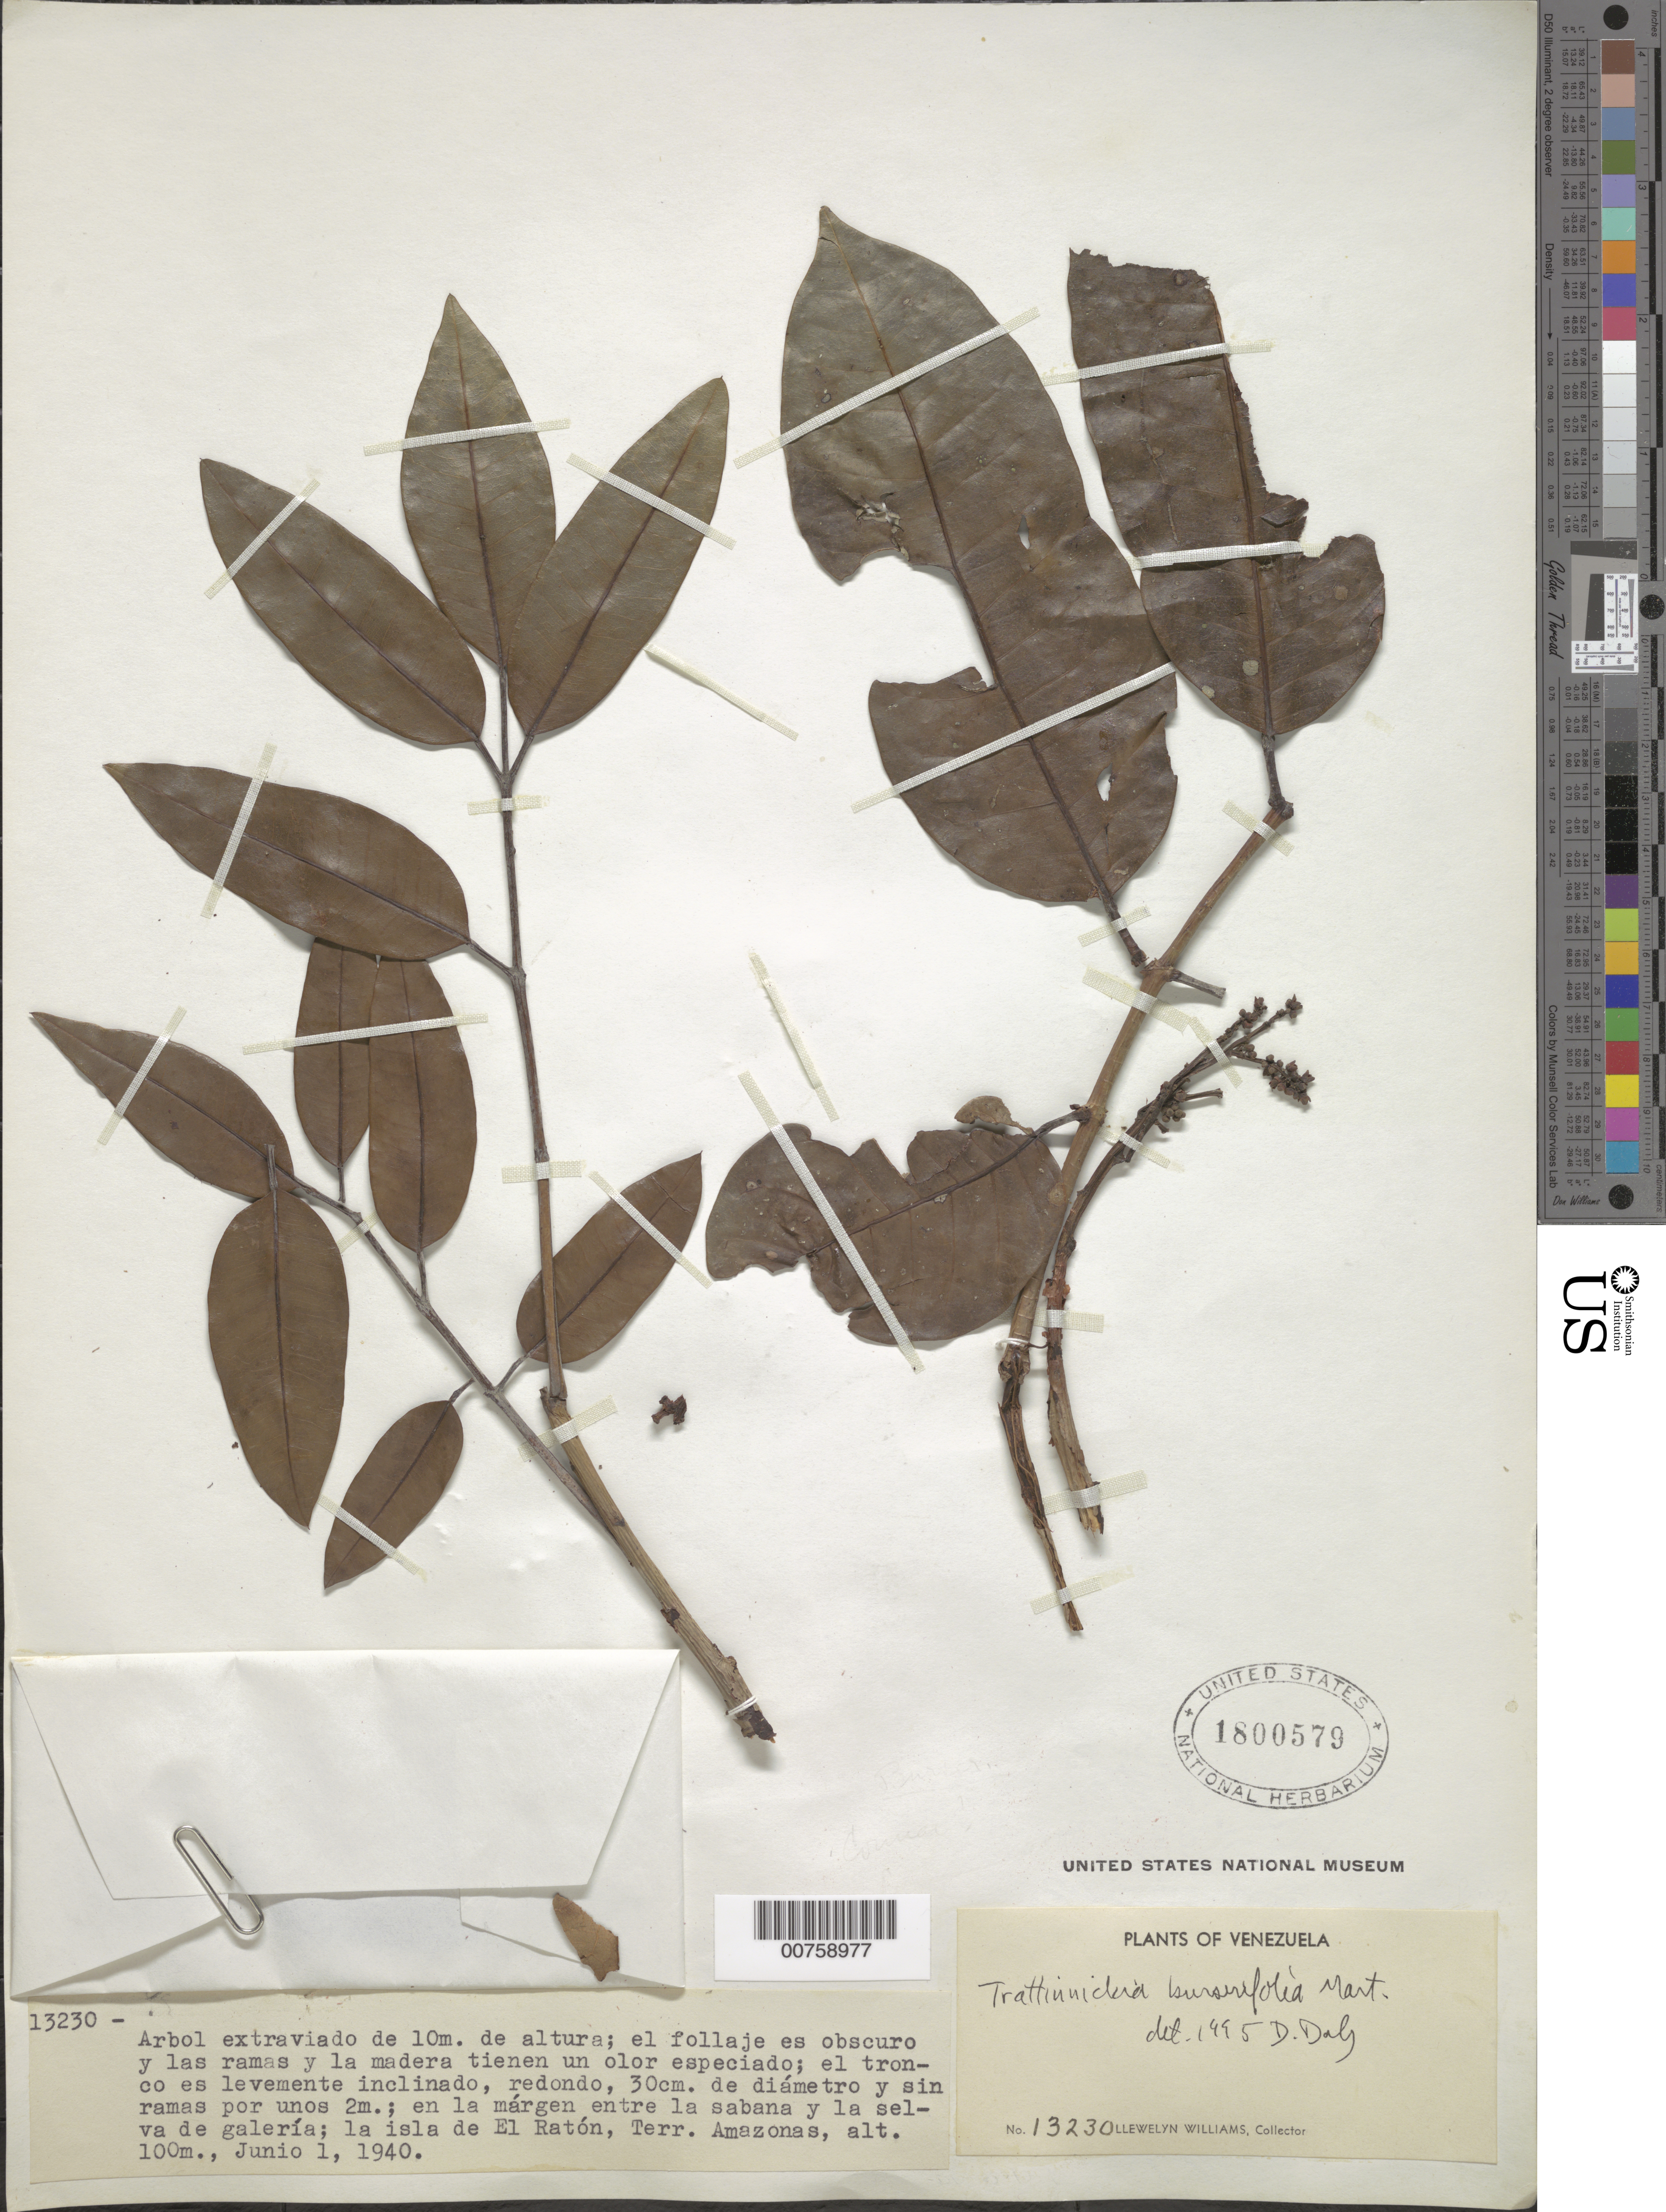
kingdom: Plantae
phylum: Tracheophyta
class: Magnoliopsida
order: Sapindales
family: Burseraceae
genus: Trattinnickia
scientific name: Trattinnickia burserifolia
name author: Mart.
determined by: Daly, D. C.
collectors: Ll. Williams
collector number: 13230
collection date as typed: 1-Jun-40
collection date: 1940-06-01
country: Venezuela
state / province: Amazonas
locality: Isla de El Ratón, Alto Orinoco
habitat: Border of savanna and gallery forest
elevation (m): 100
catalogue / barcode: US 1800579